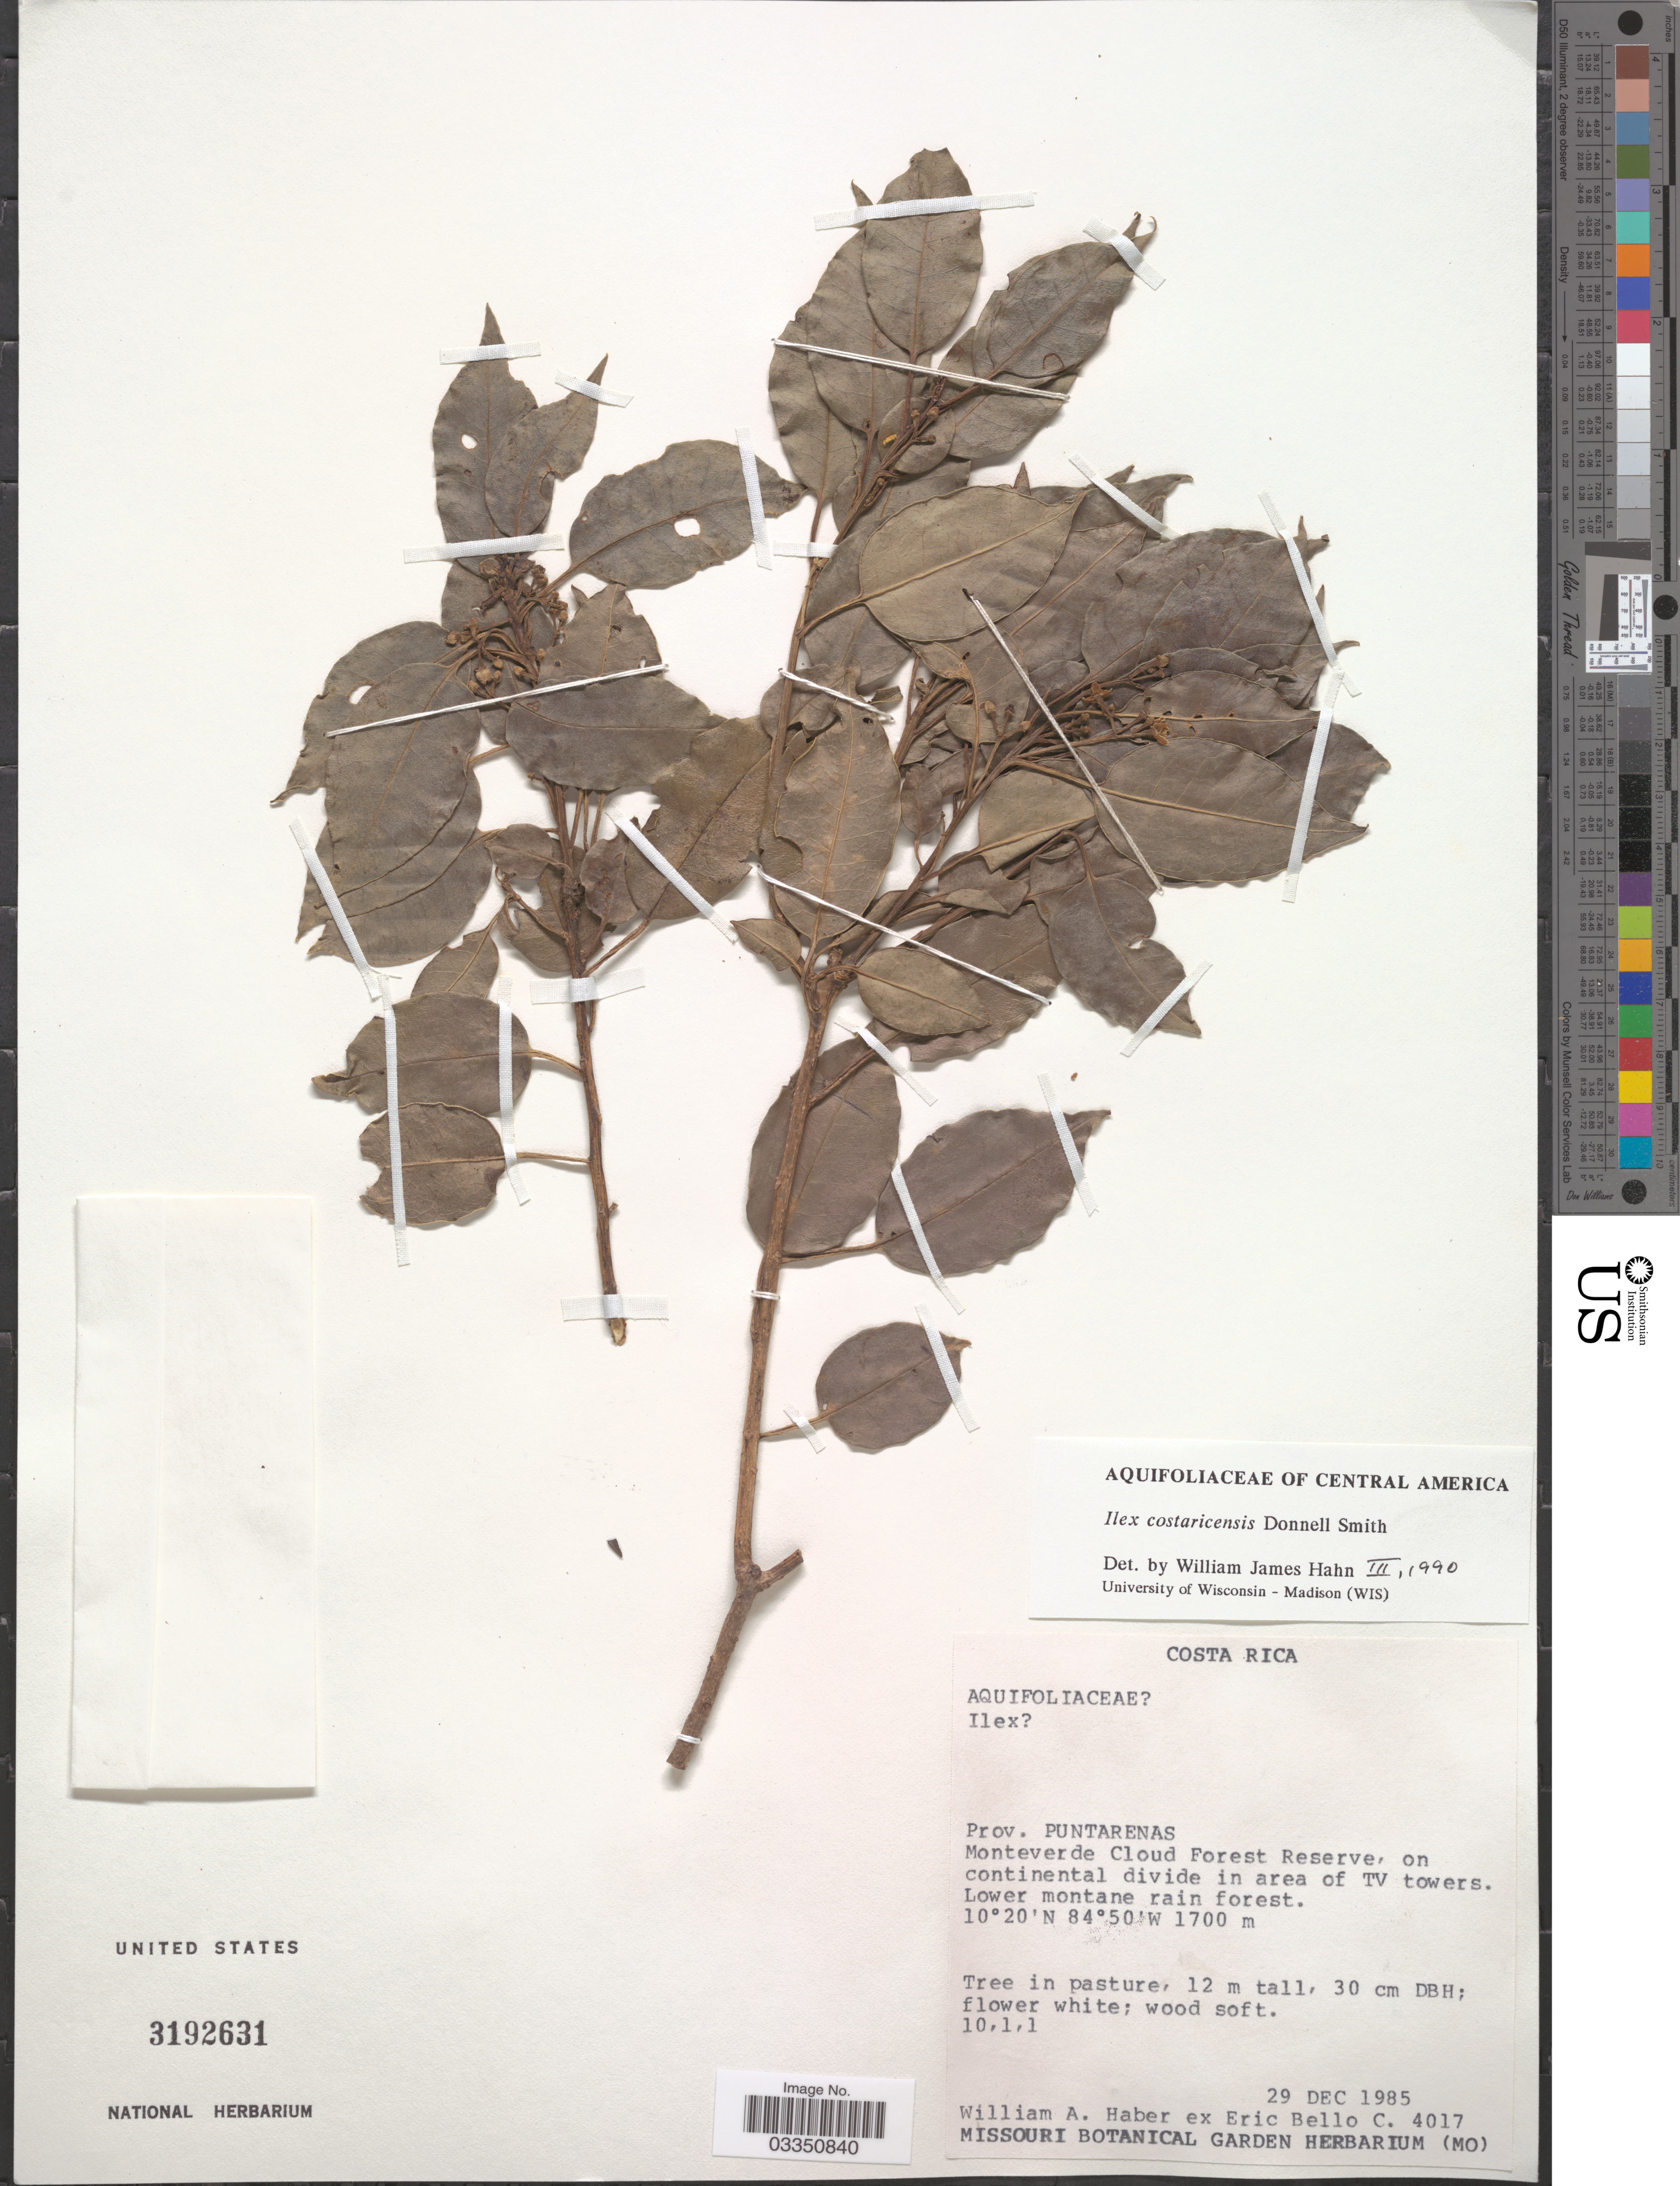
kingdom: Plantae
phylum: Tracheophyta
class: Magnoliopsida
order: Aquifoliales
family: Aquifoliaceae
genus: Ilex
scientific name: Ilex costaricensis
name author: Donn. Sm.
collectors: W. A. Haber & E. Bello C.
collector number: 4017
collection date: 1985-12-29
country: Costa Rica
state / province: Puntarenas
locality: Monteverde Cloud Forest Reserve, on continental divide area of TV towers.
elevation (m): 1700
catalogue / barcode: US 3192631